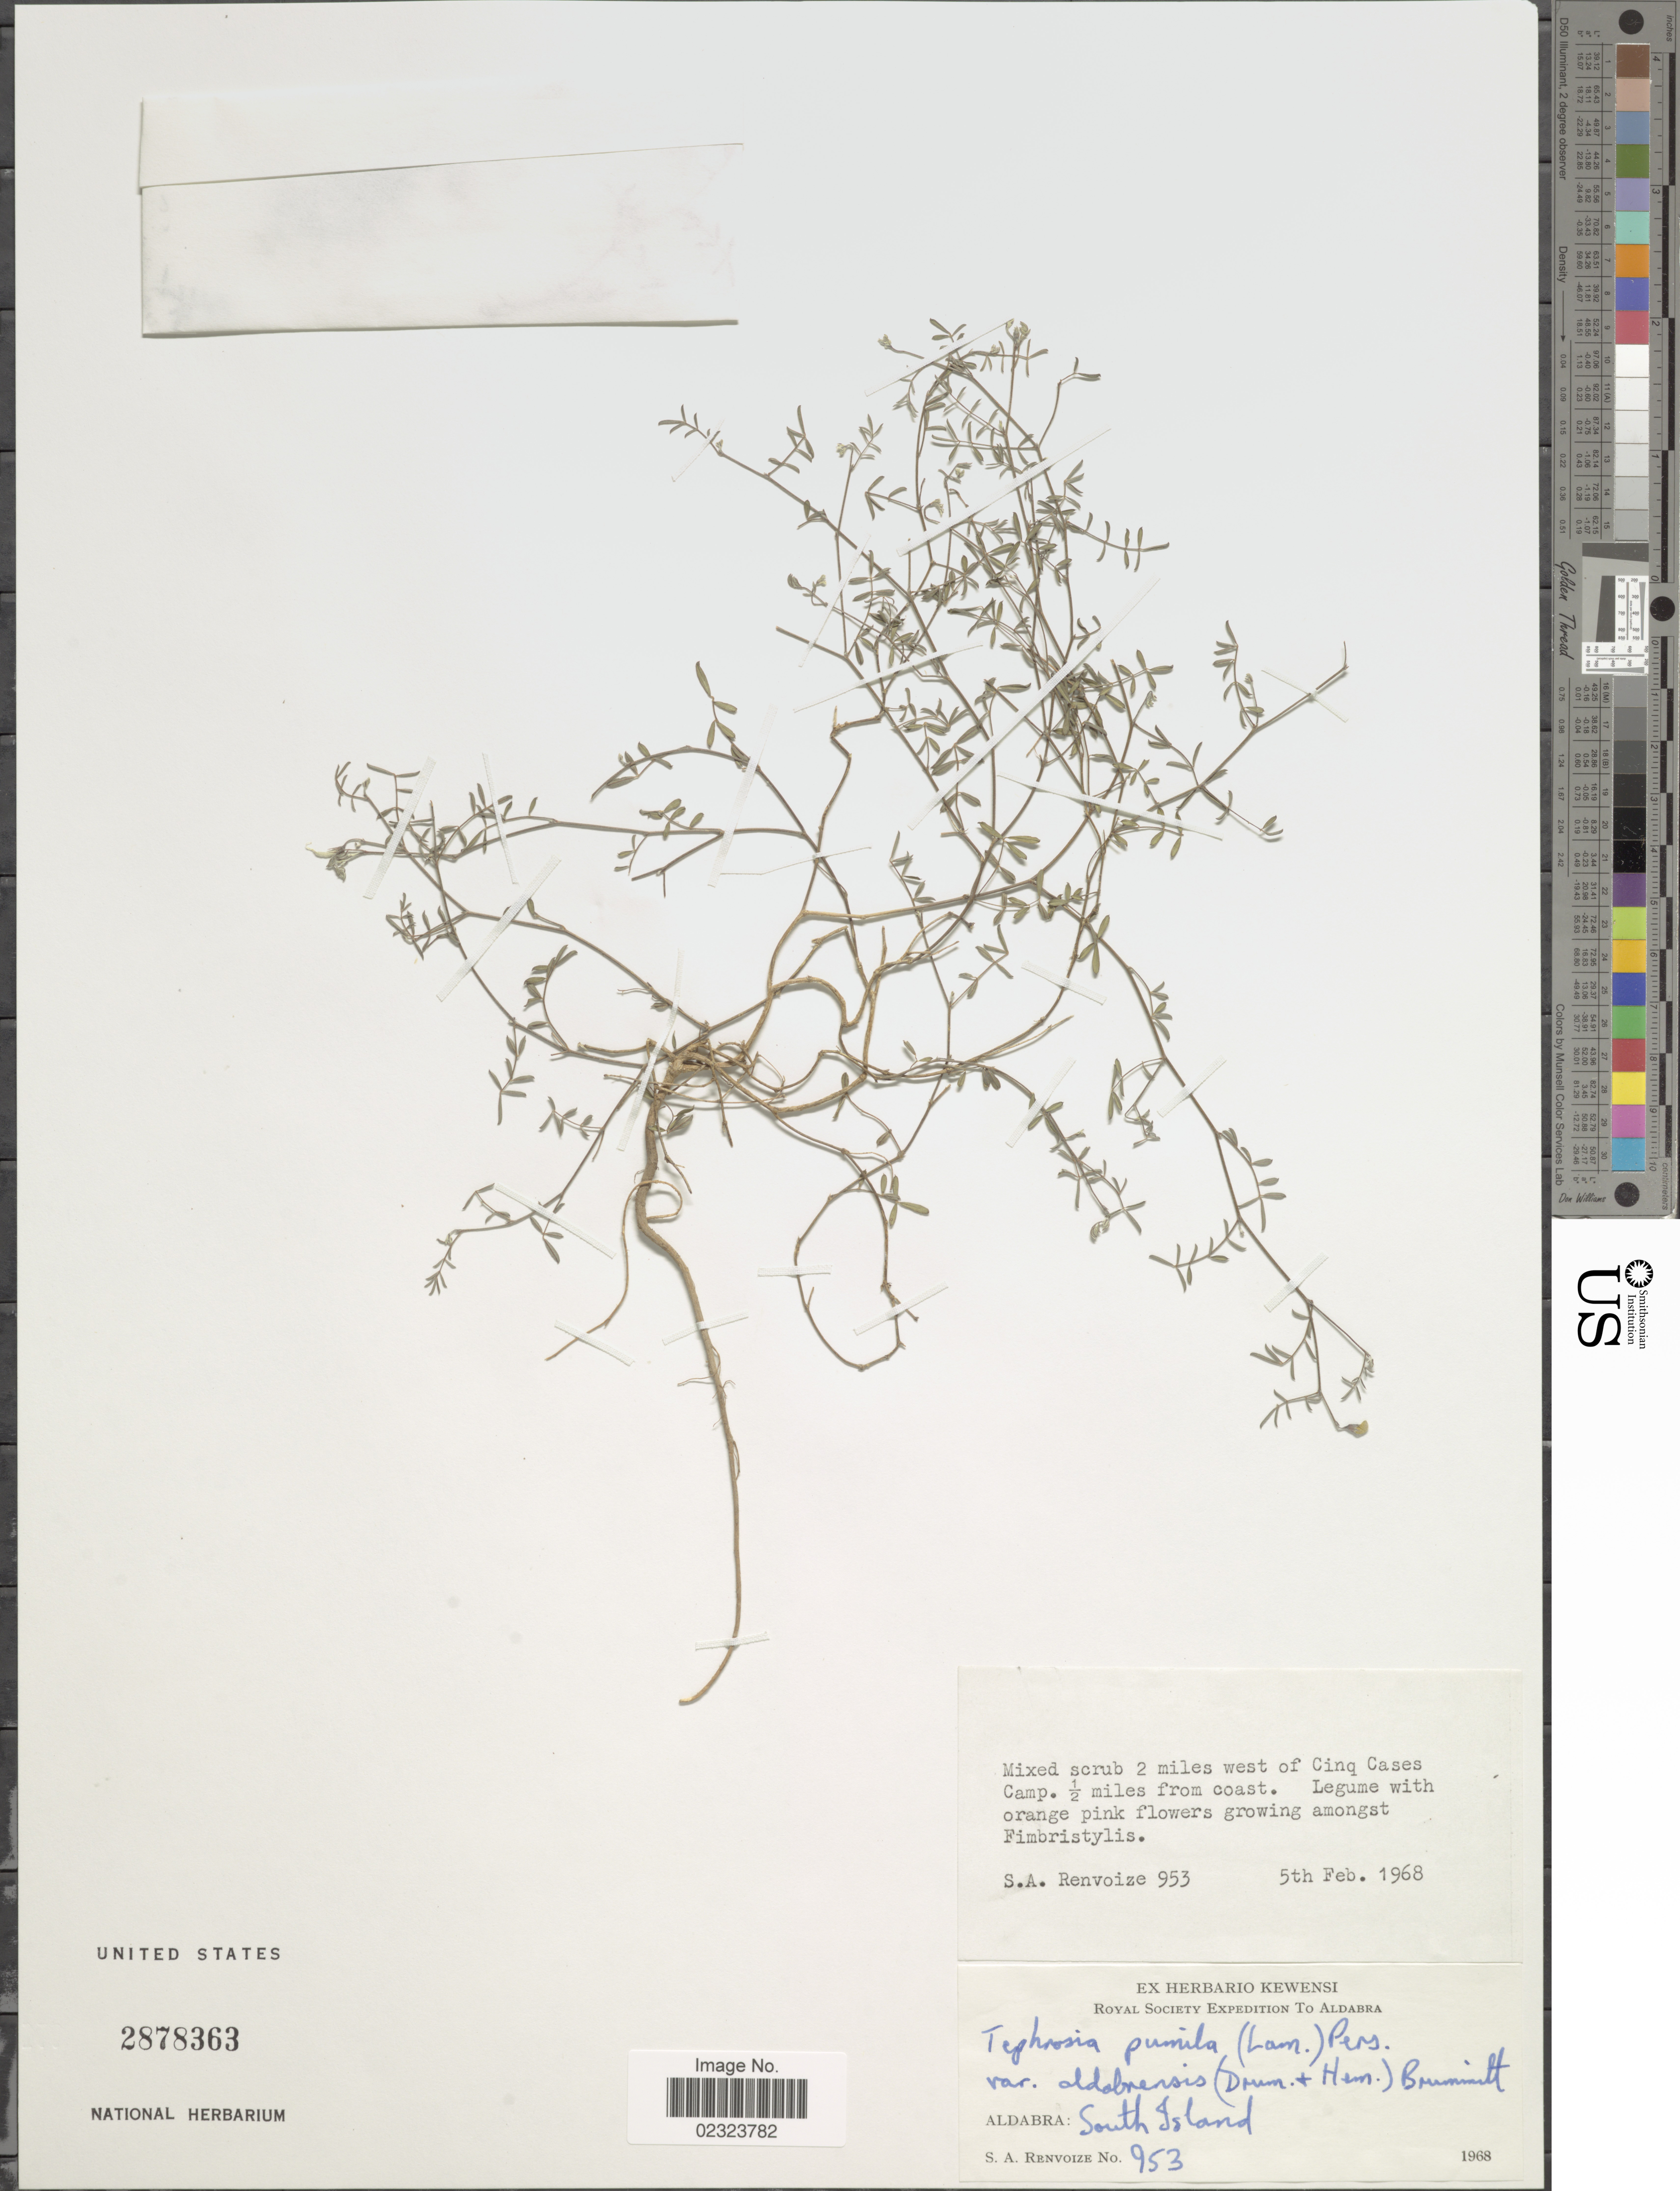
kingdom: Plantae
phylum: Tracheophyta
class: Magnoliopsida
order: Fabales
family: Fabaceae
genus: Tephrosia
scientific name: Tephrosia pumila var. aldabrensis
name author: (J.R. Drumm. & Hemsl.) Brummitt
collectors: S. A. Renvoize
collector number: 953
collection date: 1968-02-05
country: Seychelles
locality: Mixed scrub 2 miles west of Cinq Cases Camp, 1/2 miles from coast, Aldabra: South Island.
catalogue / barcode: US 2878363